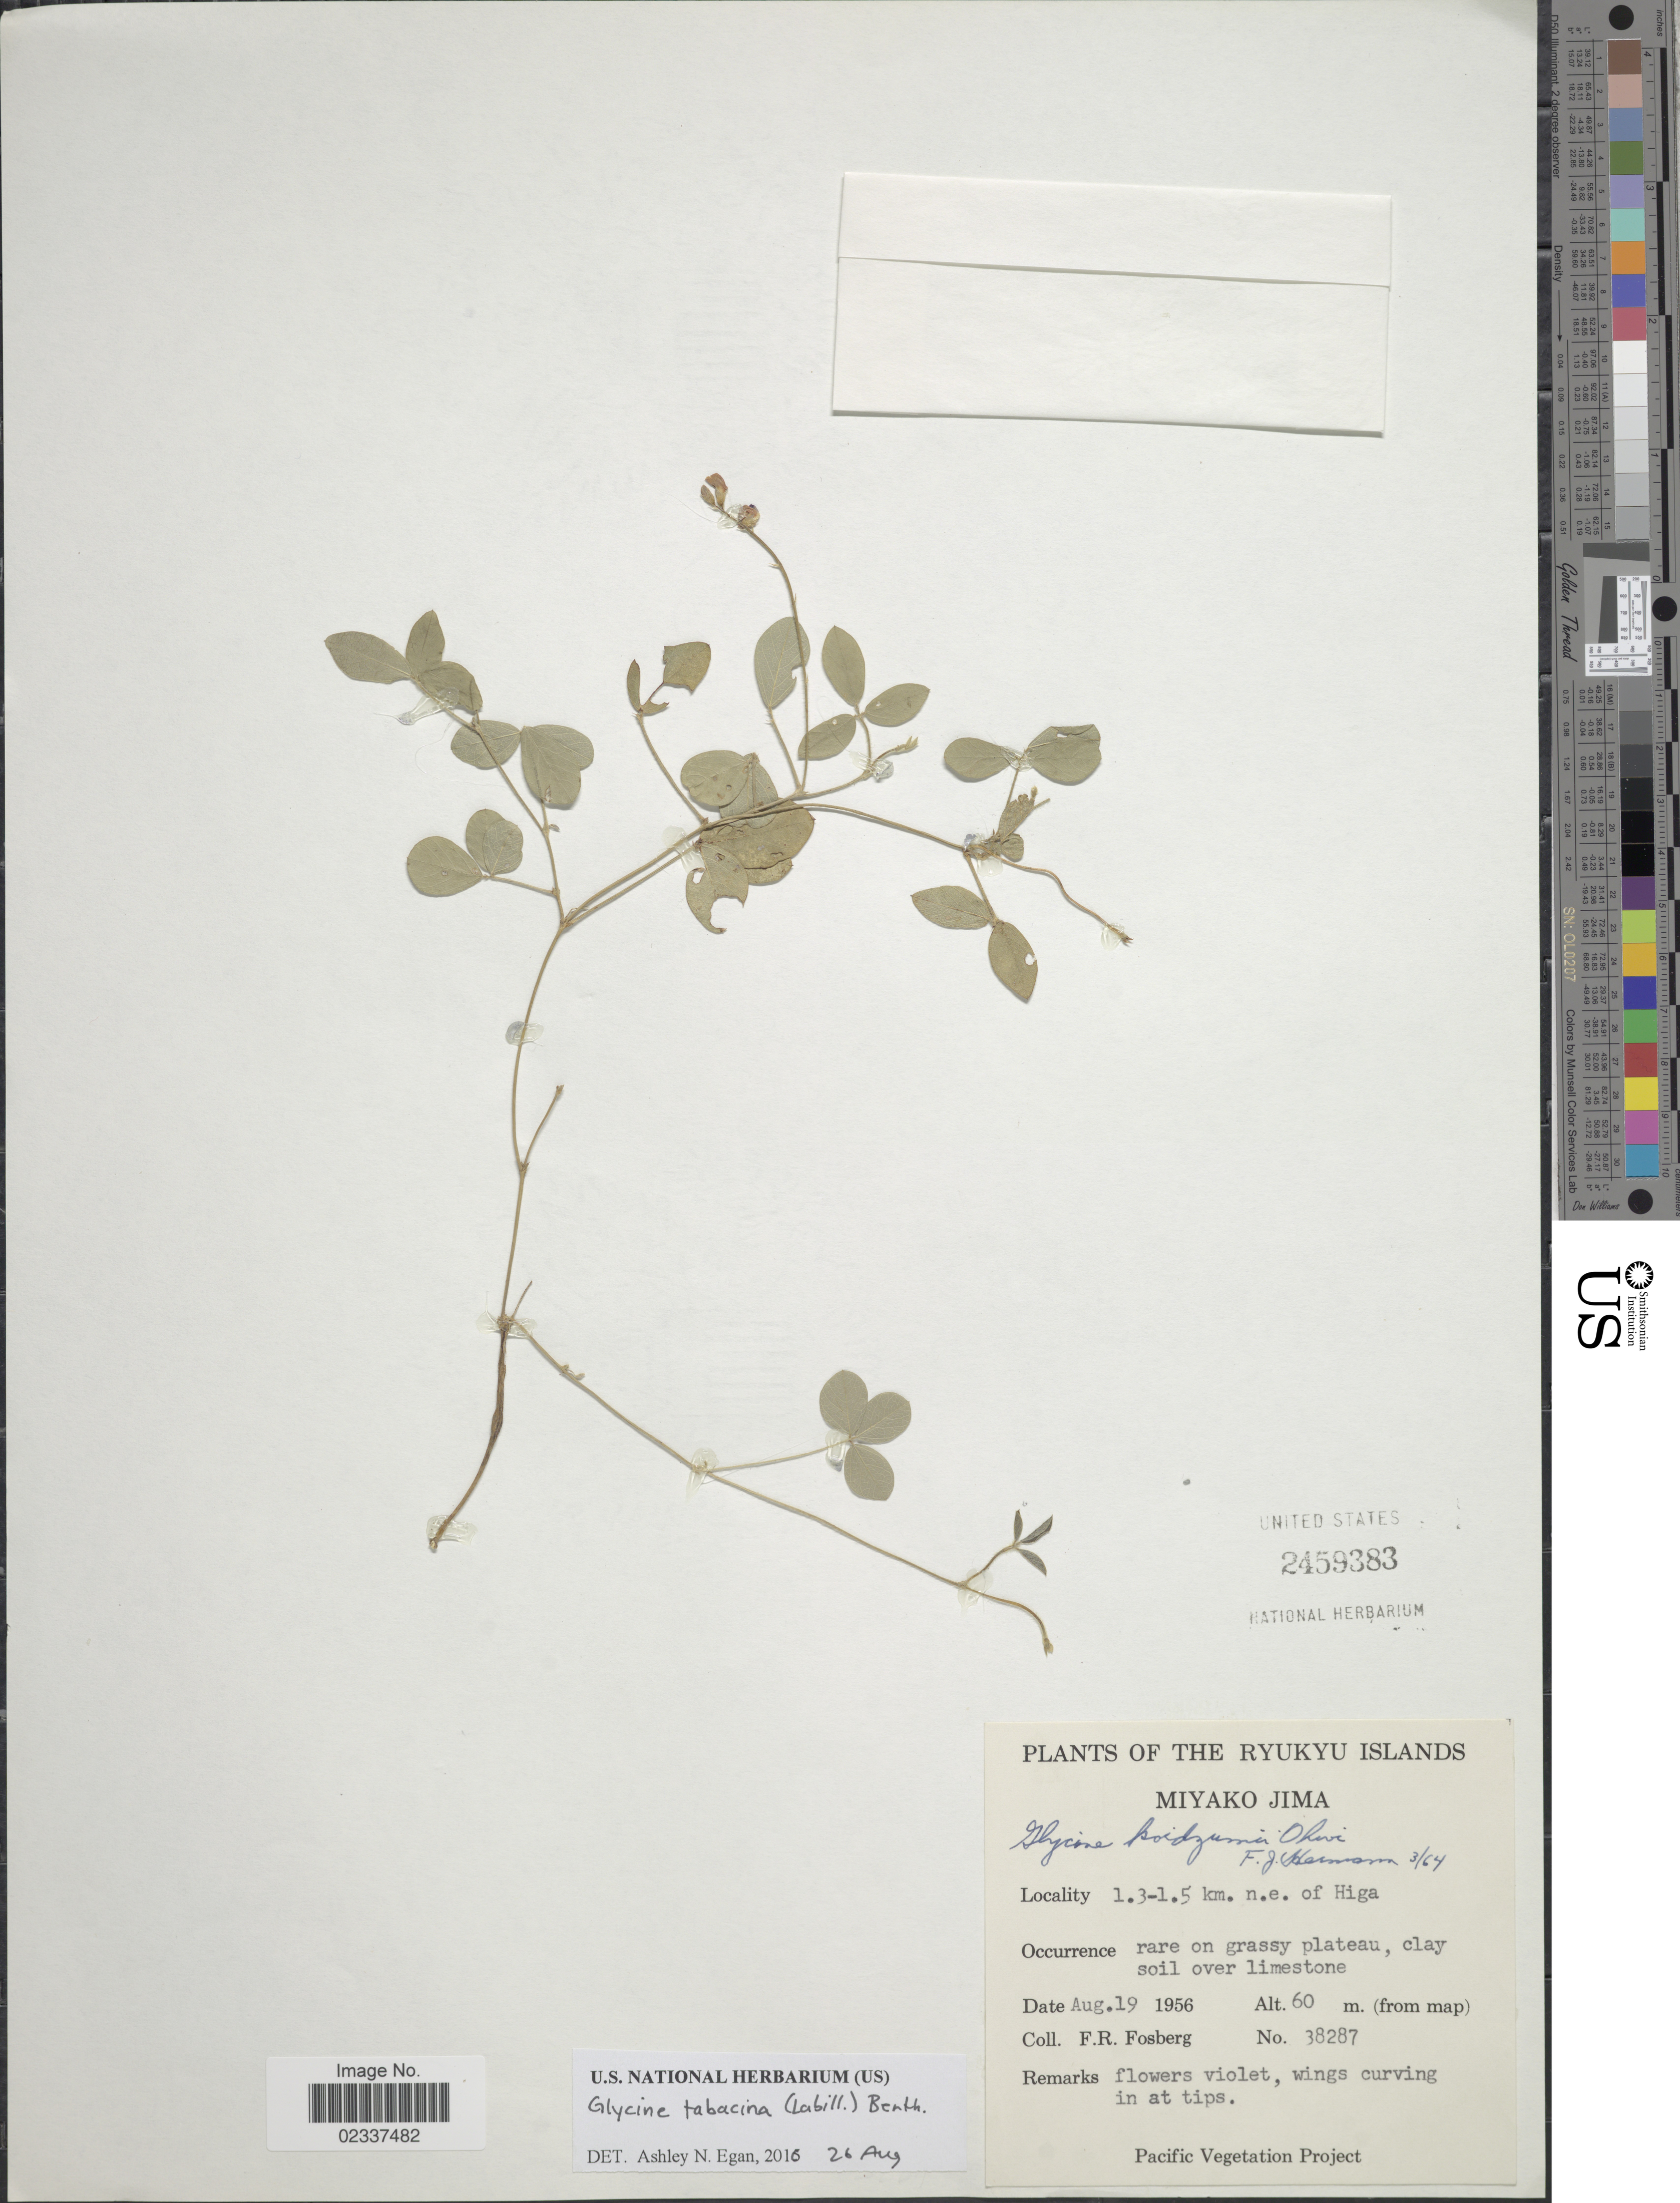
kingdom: Plantae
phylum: Tracheophyta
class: Magnoliopsida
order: Fabales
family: Fabaceae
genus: Glycine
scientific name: Glycine tabacina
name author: (Labill.) Benth.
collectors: F. R. Fosberg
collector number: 38287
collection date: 1956-08-19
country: Japan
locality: Ryukyu Islands, Miyako Jima, 1.3-1.5 km. n.e. of Higa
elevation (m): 60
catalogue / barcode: US 2459383